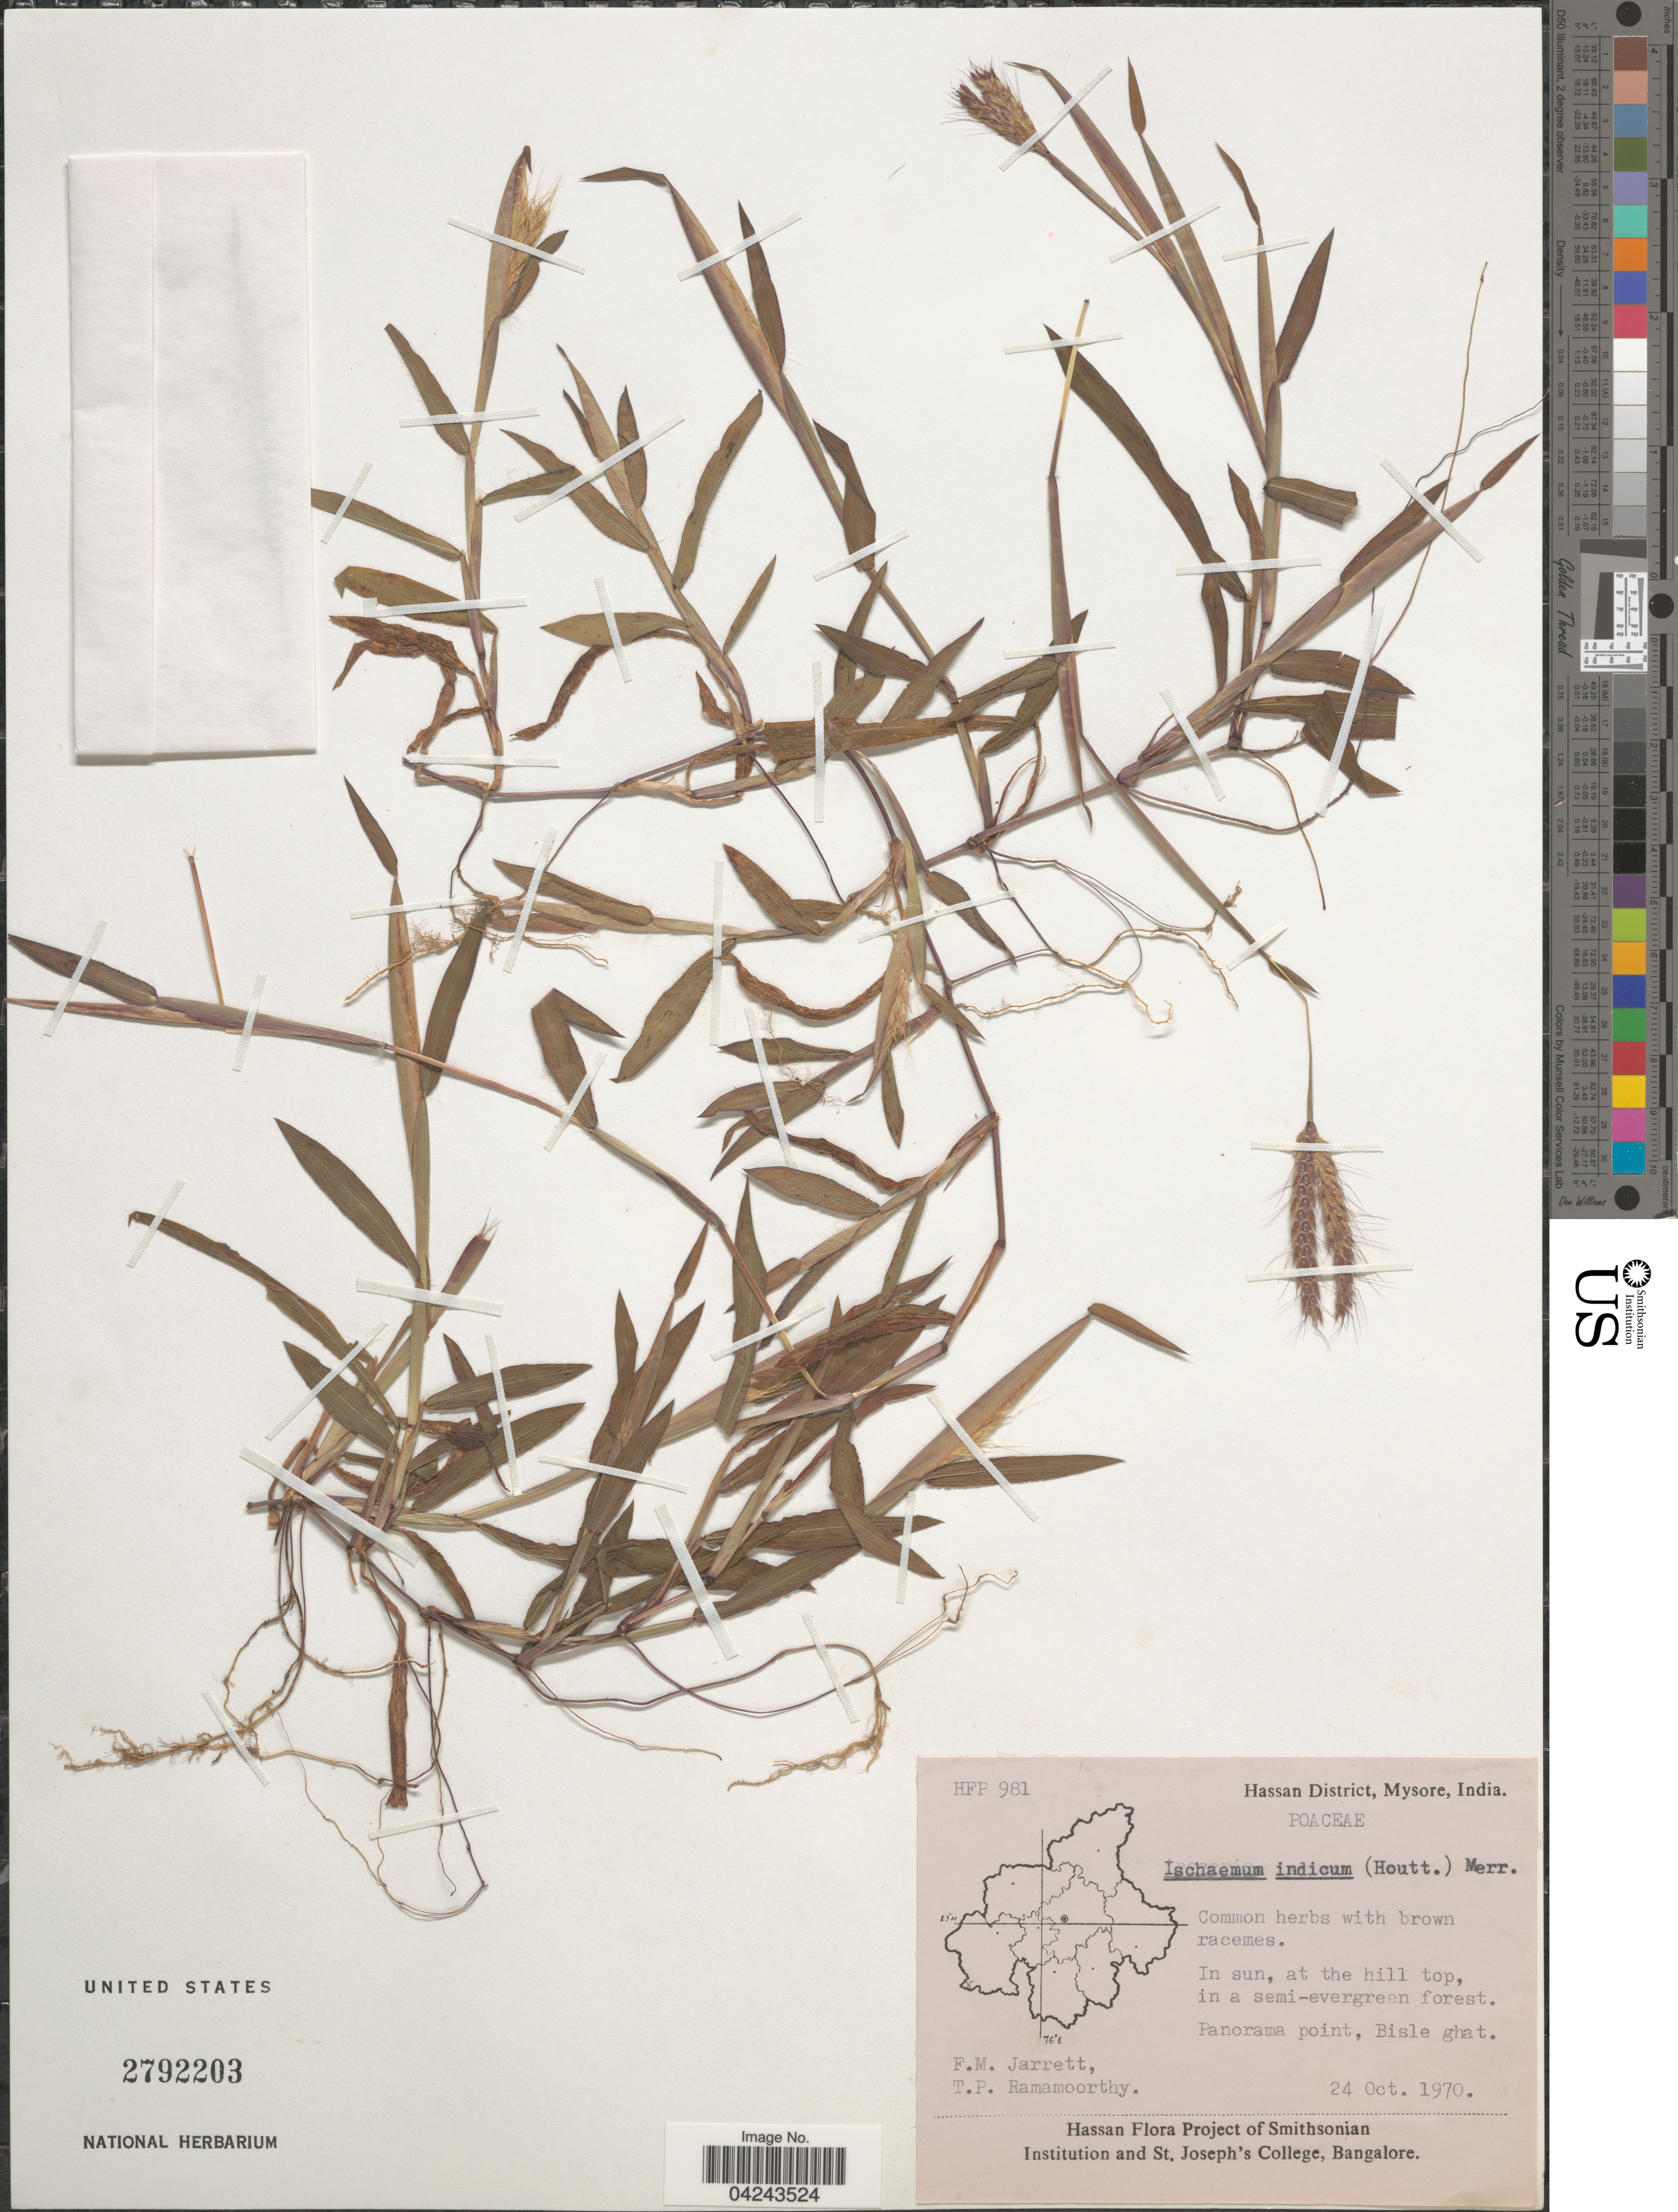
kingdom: Plantae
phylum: Tracheophyta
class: Liliopsida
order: Poales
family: Poaceae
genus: Ischaemum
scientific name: Ischaemum ciliare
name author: Retz.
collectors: F. M. Jarrett & T. P. Ramamoorthy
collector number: HFP 981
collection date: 1970-10-24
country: India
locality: Hassan District, Mysore. In sun, at the hill top, in a semi-evergreen forest. Panorama point, Bisle ghat.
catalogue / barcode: US 2792203